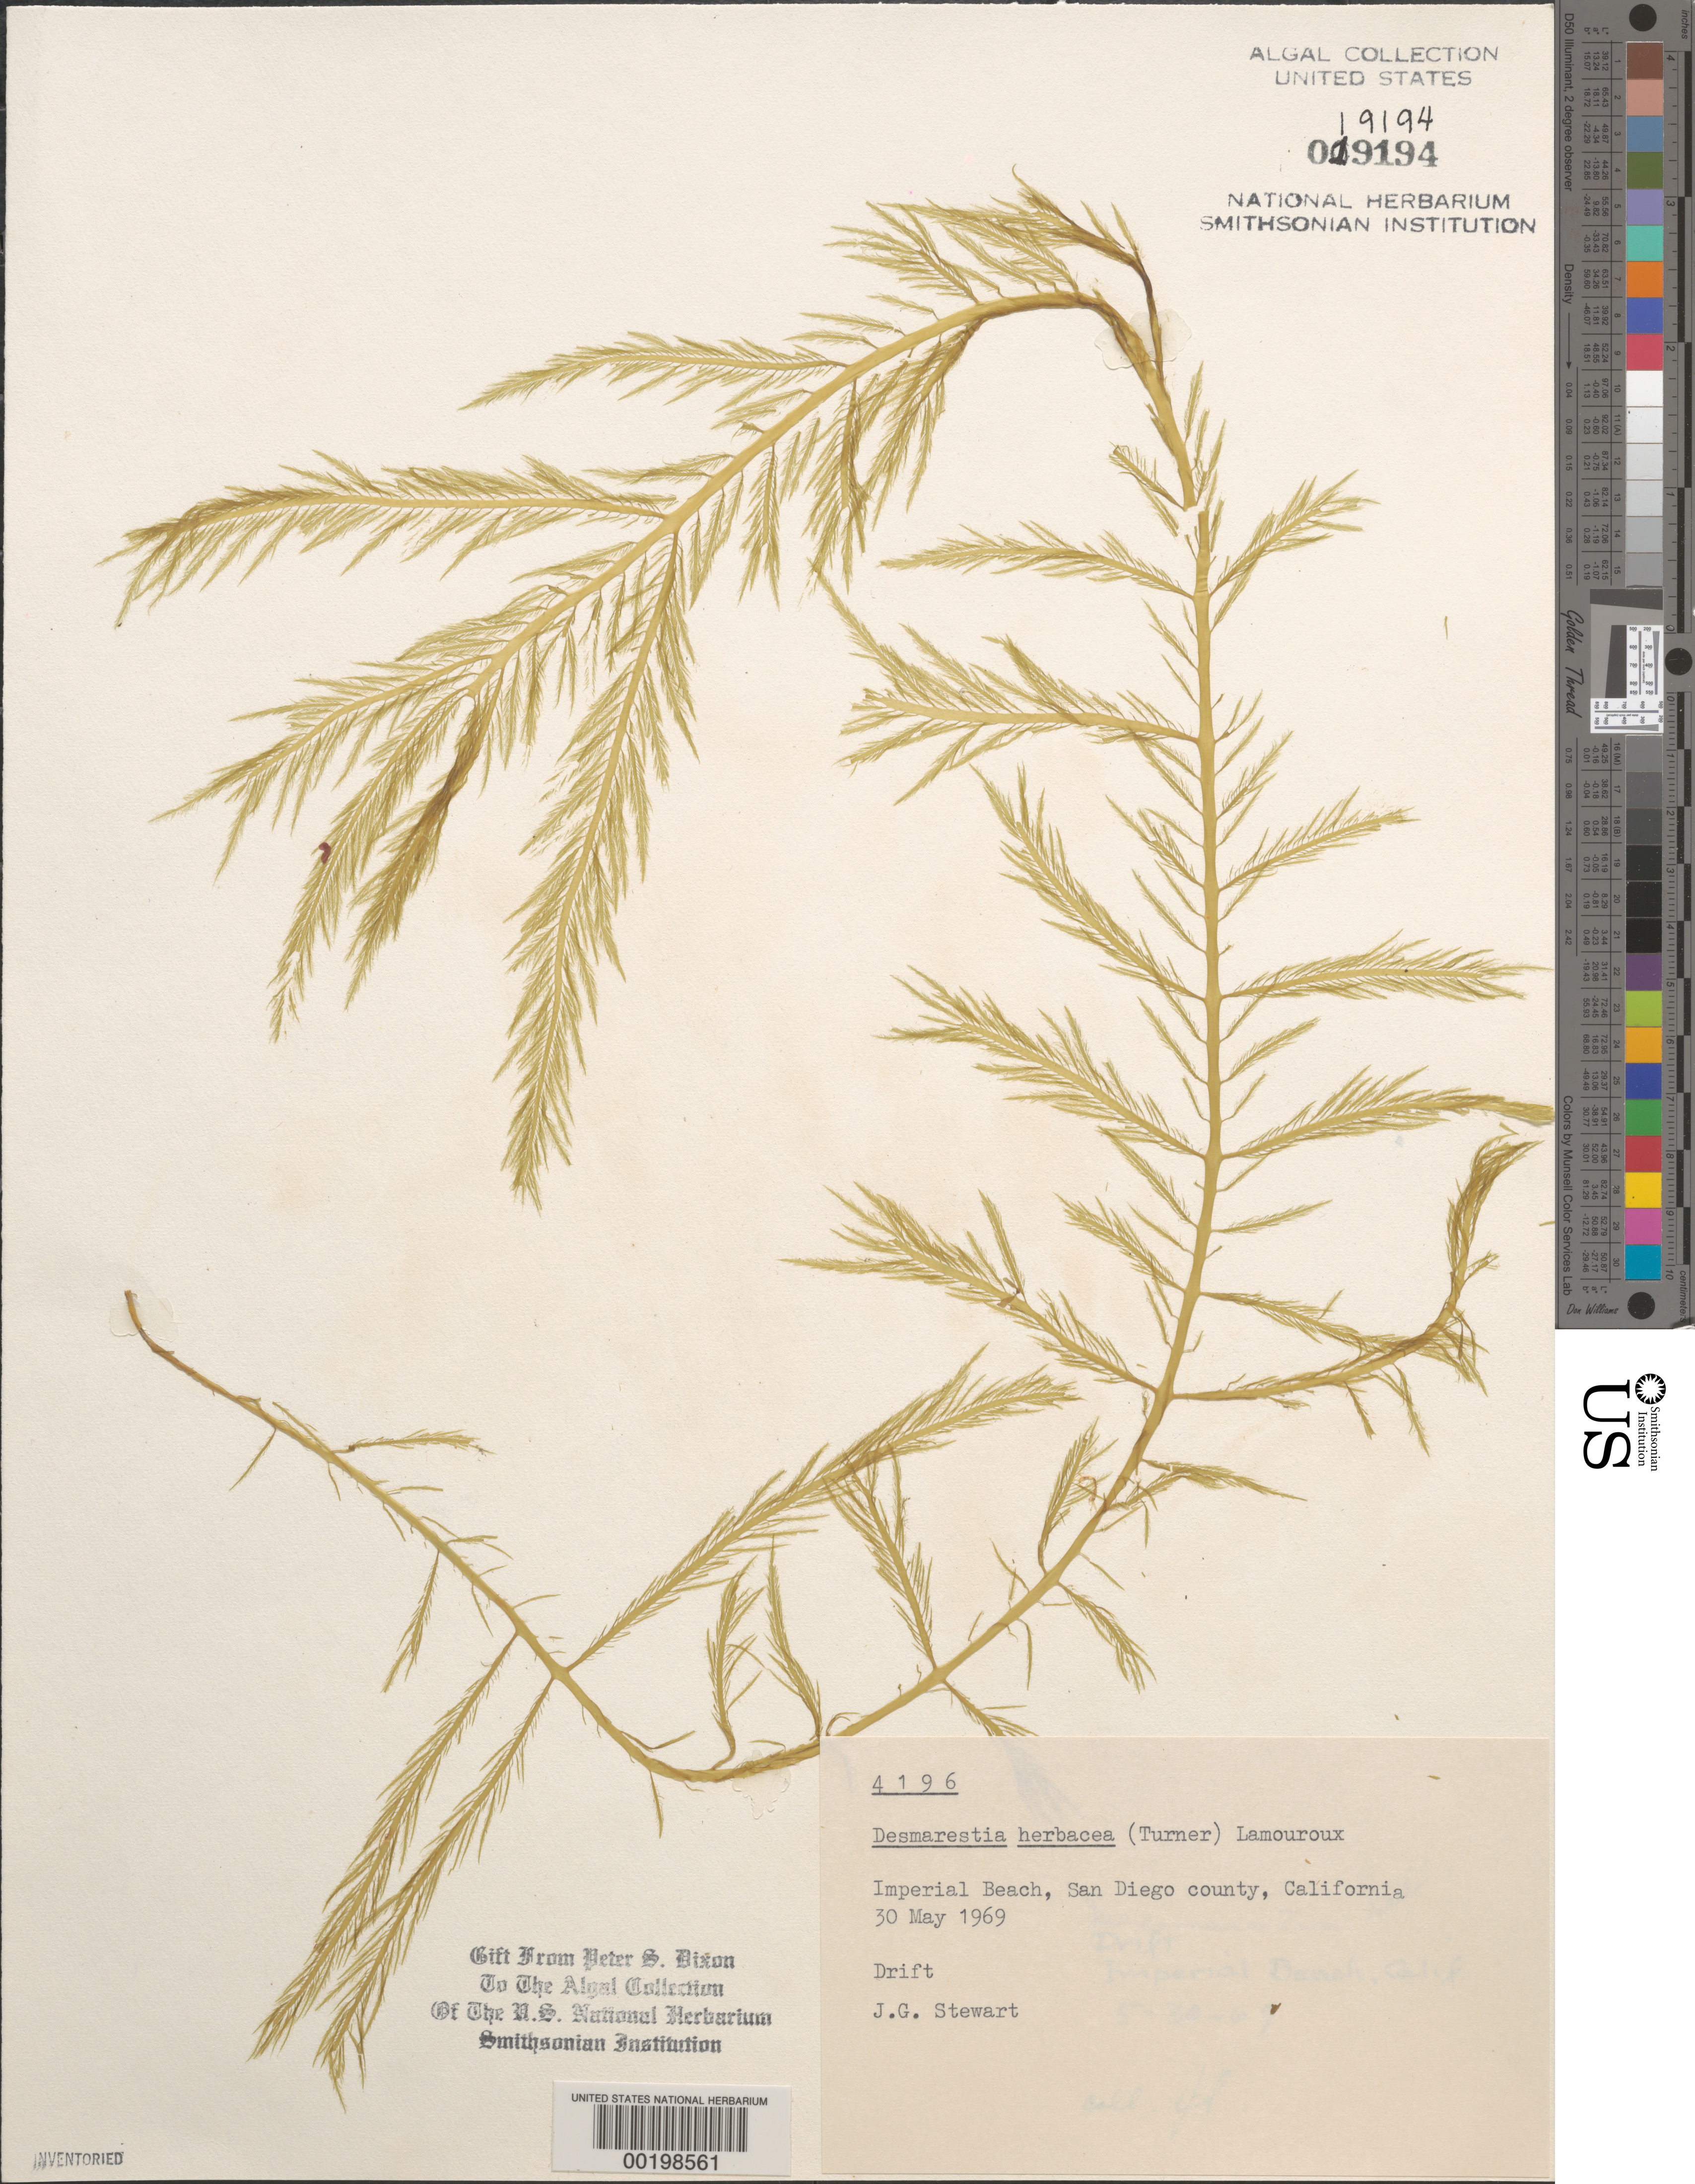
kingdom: Chromista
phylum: Ochrophyta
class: Phaeophyceae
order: Desmarestiales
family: Desmarestiaceae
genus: Desmarestia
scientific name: Desmarestia herbacea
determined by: Dixon, P. S.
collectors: J. Stewart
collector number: PSD 4196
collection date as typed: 30 May 1969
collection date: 1969-05-30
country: United States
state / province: California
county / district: San Diego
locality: Imperial Beach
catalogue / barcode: US 19194